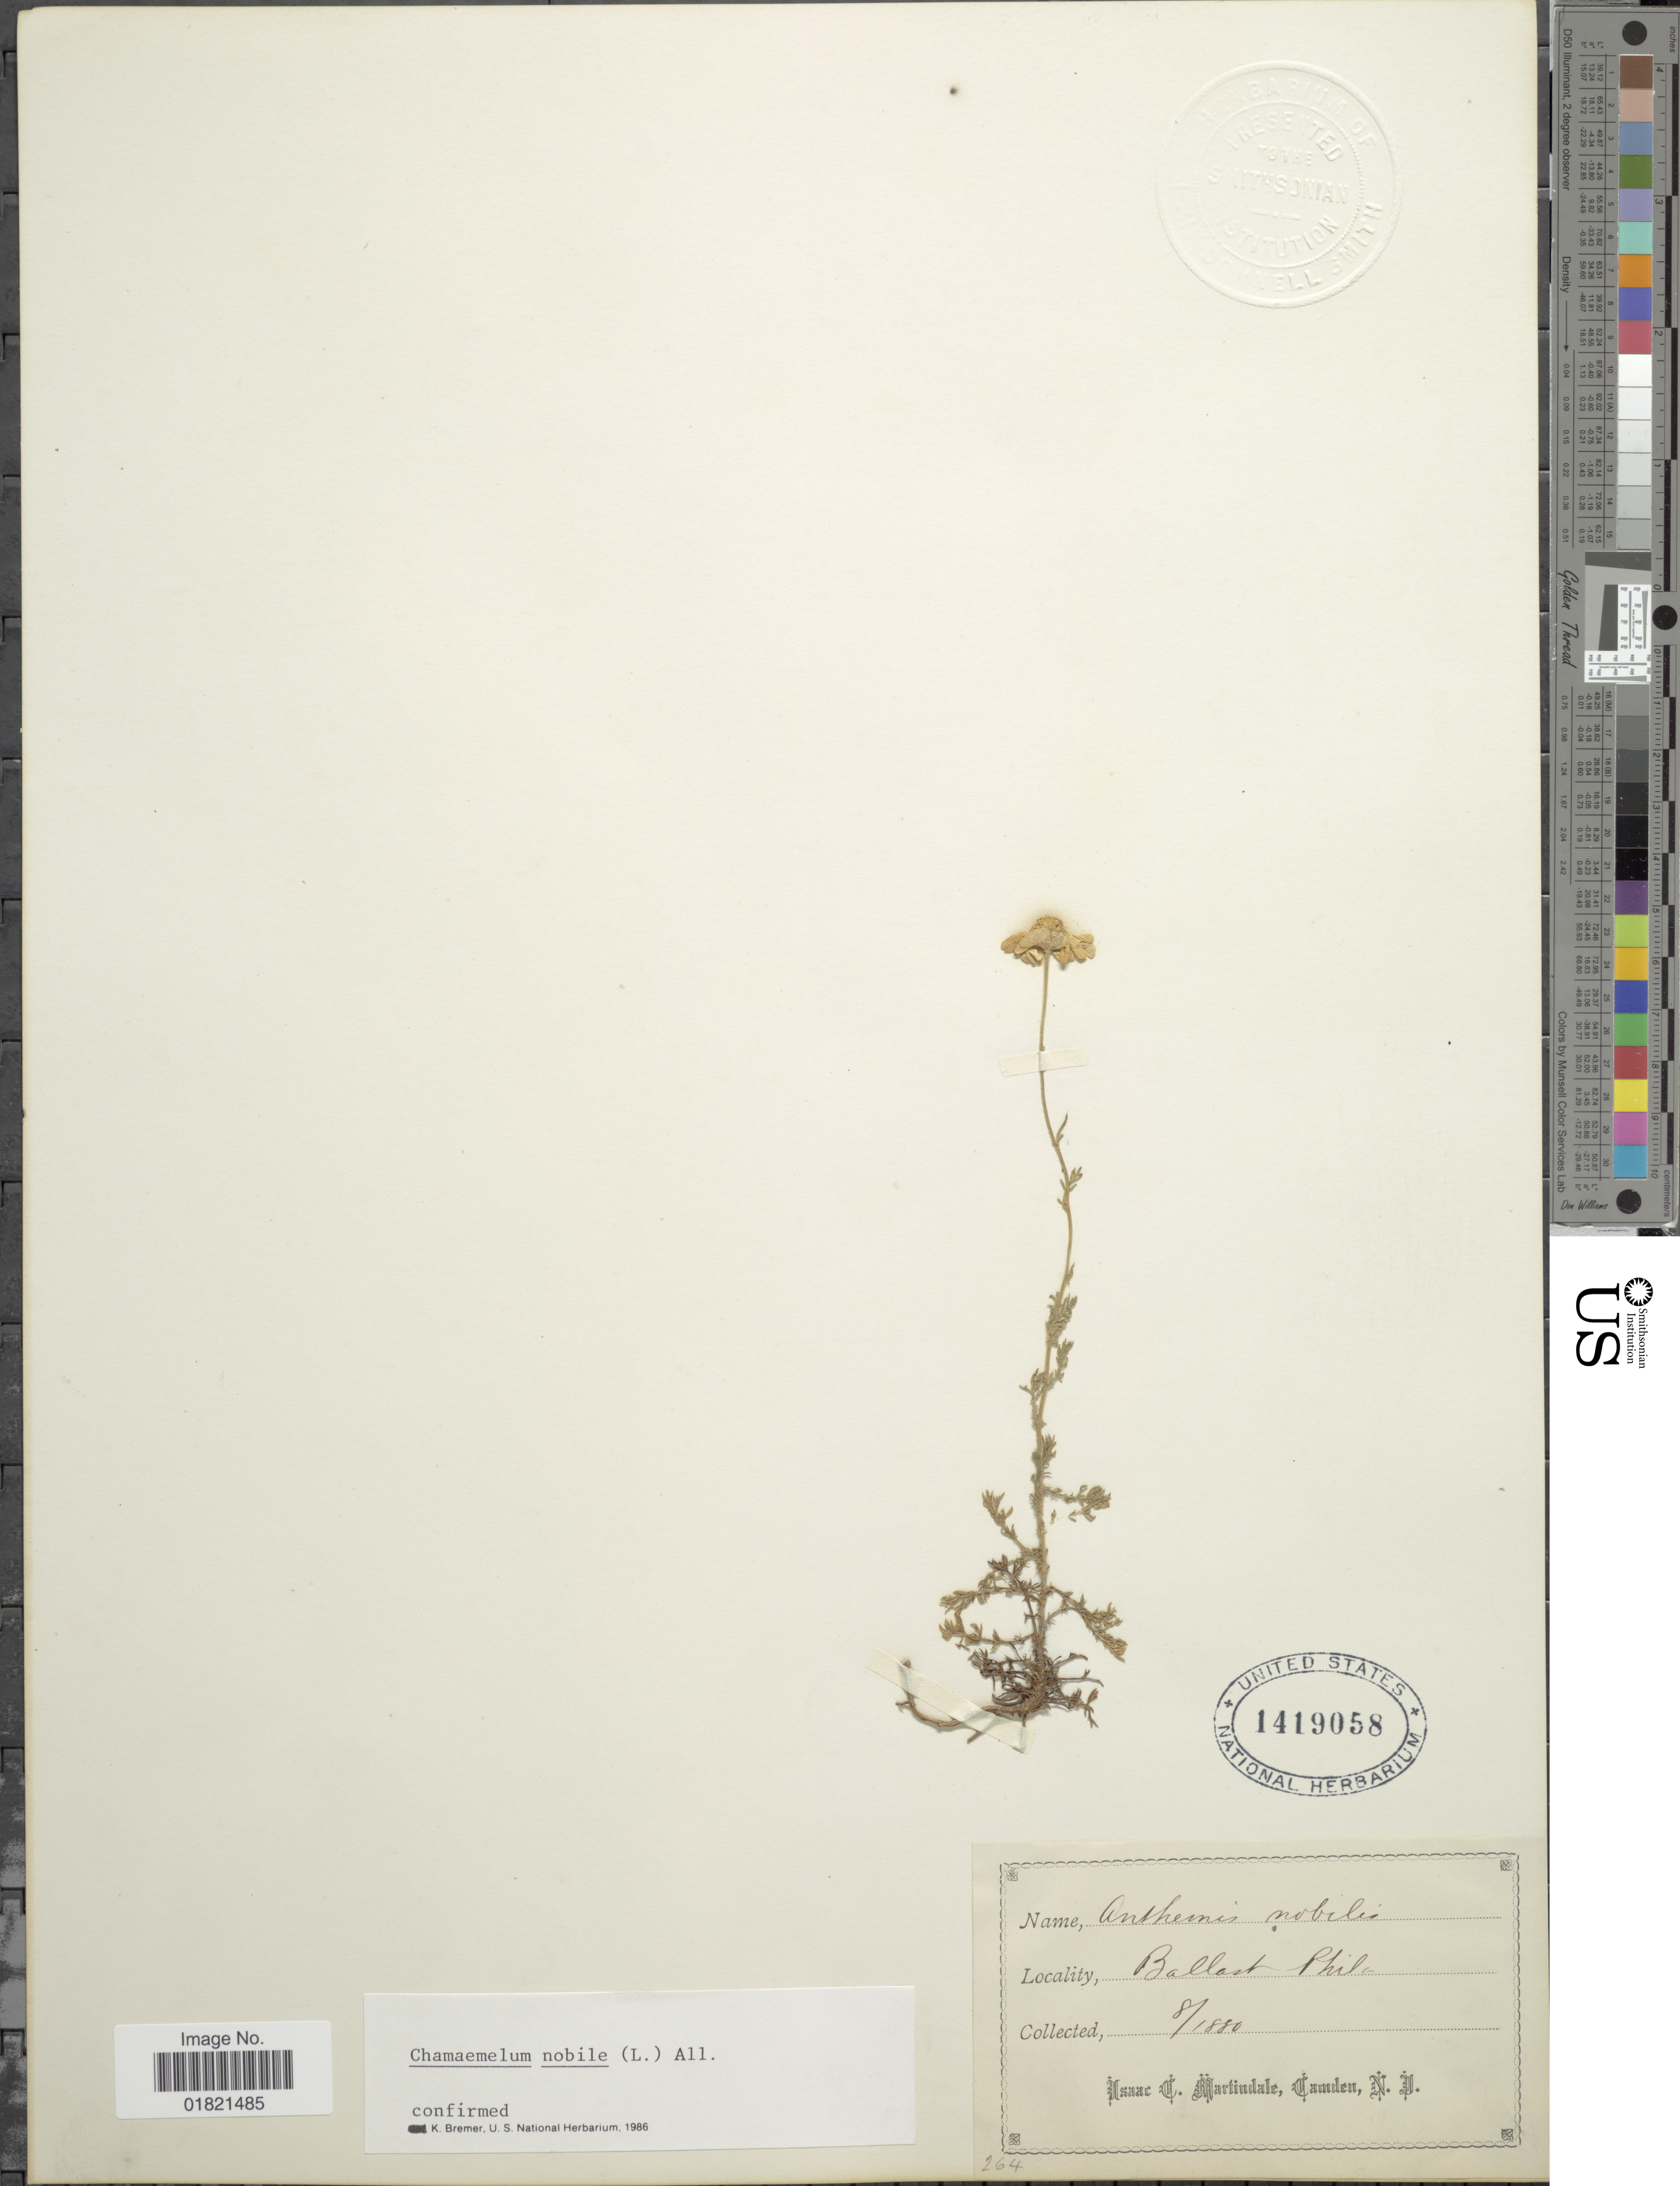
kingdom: Plantae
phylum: Tracheophyta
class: Magnoliopsida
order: Asterales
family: Asteraceae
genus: Chamaemelum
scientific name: Chamaemelum nobile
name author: (L.) All.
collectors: I. C. Martindale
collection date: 1880-08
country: United States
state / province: Pennsylvania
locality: Ballast, Philadelphia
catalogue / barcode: US 1419058